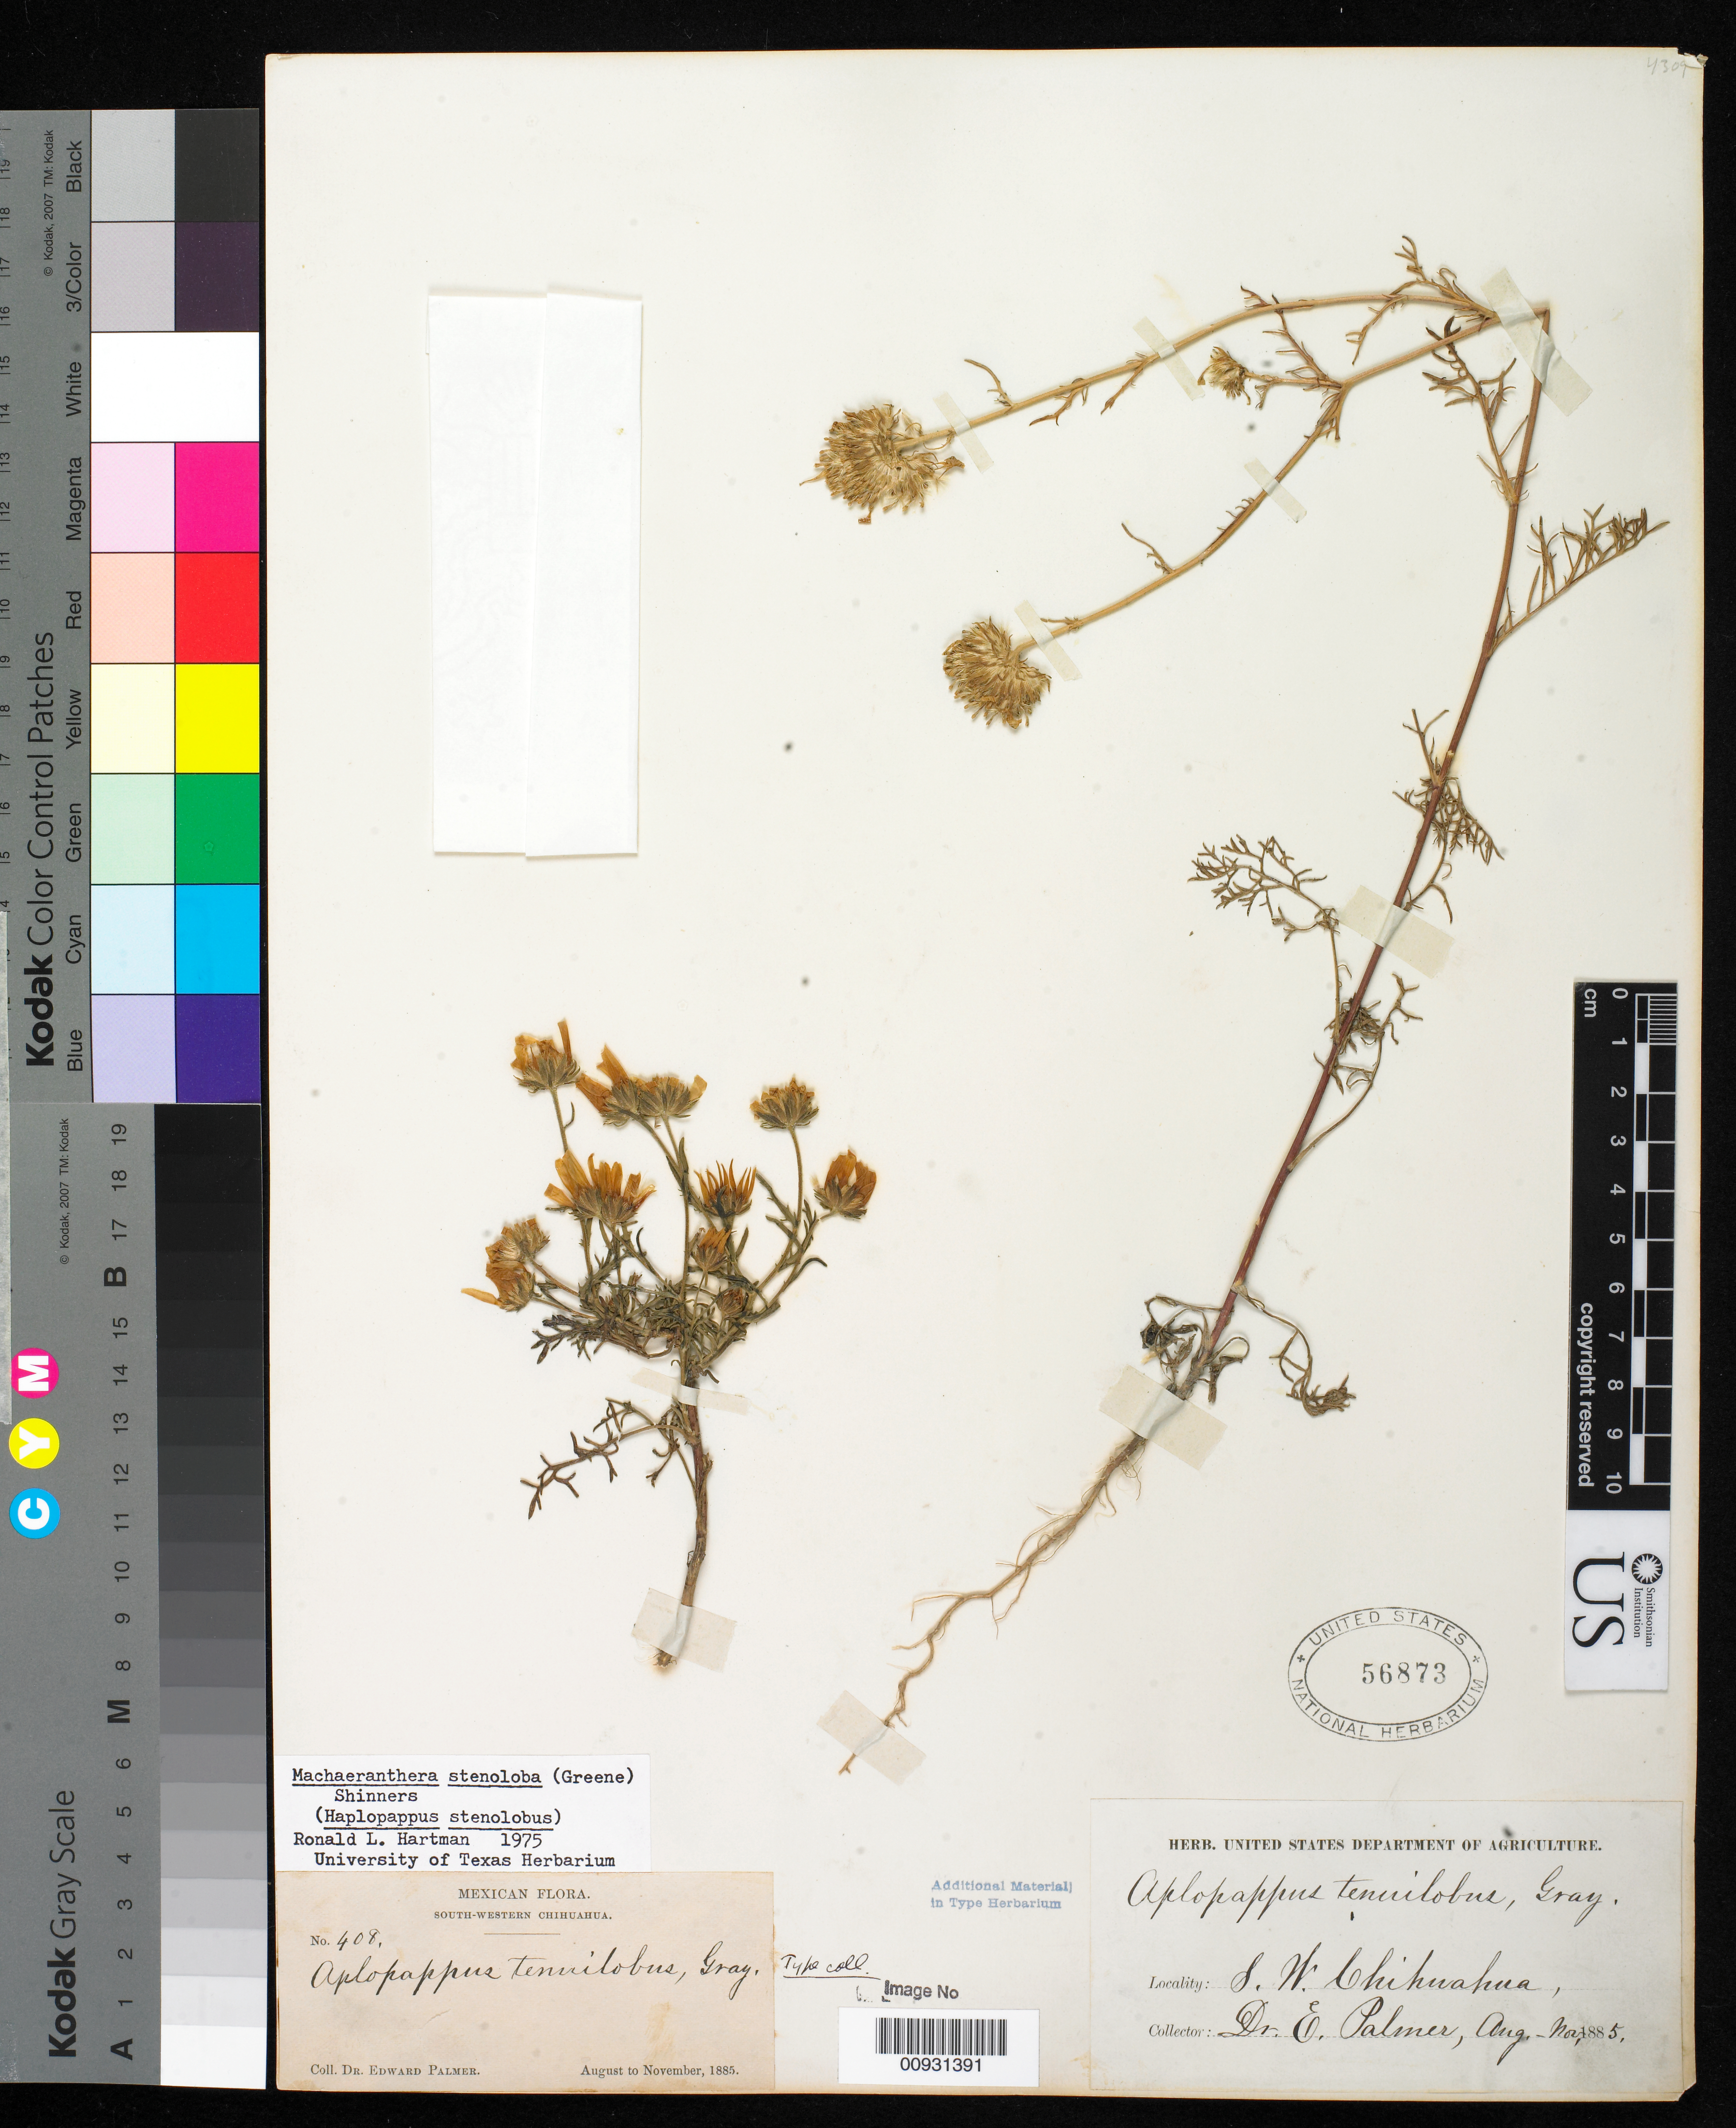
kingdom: Plantae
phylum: Tracheophyta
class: Magnoliopsida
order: Asterales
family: Asteraceae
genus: Haplopappus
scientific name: Haplopappus tenuilobus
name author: A. Gray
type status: Isotype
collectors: E. Palmer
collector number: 408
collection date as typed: Aug 1885 to Nov 1885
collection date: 1885-08/1885-11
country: Mexico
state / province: Chihuahua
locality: South-western Chihuahua.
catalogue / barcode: US 56873